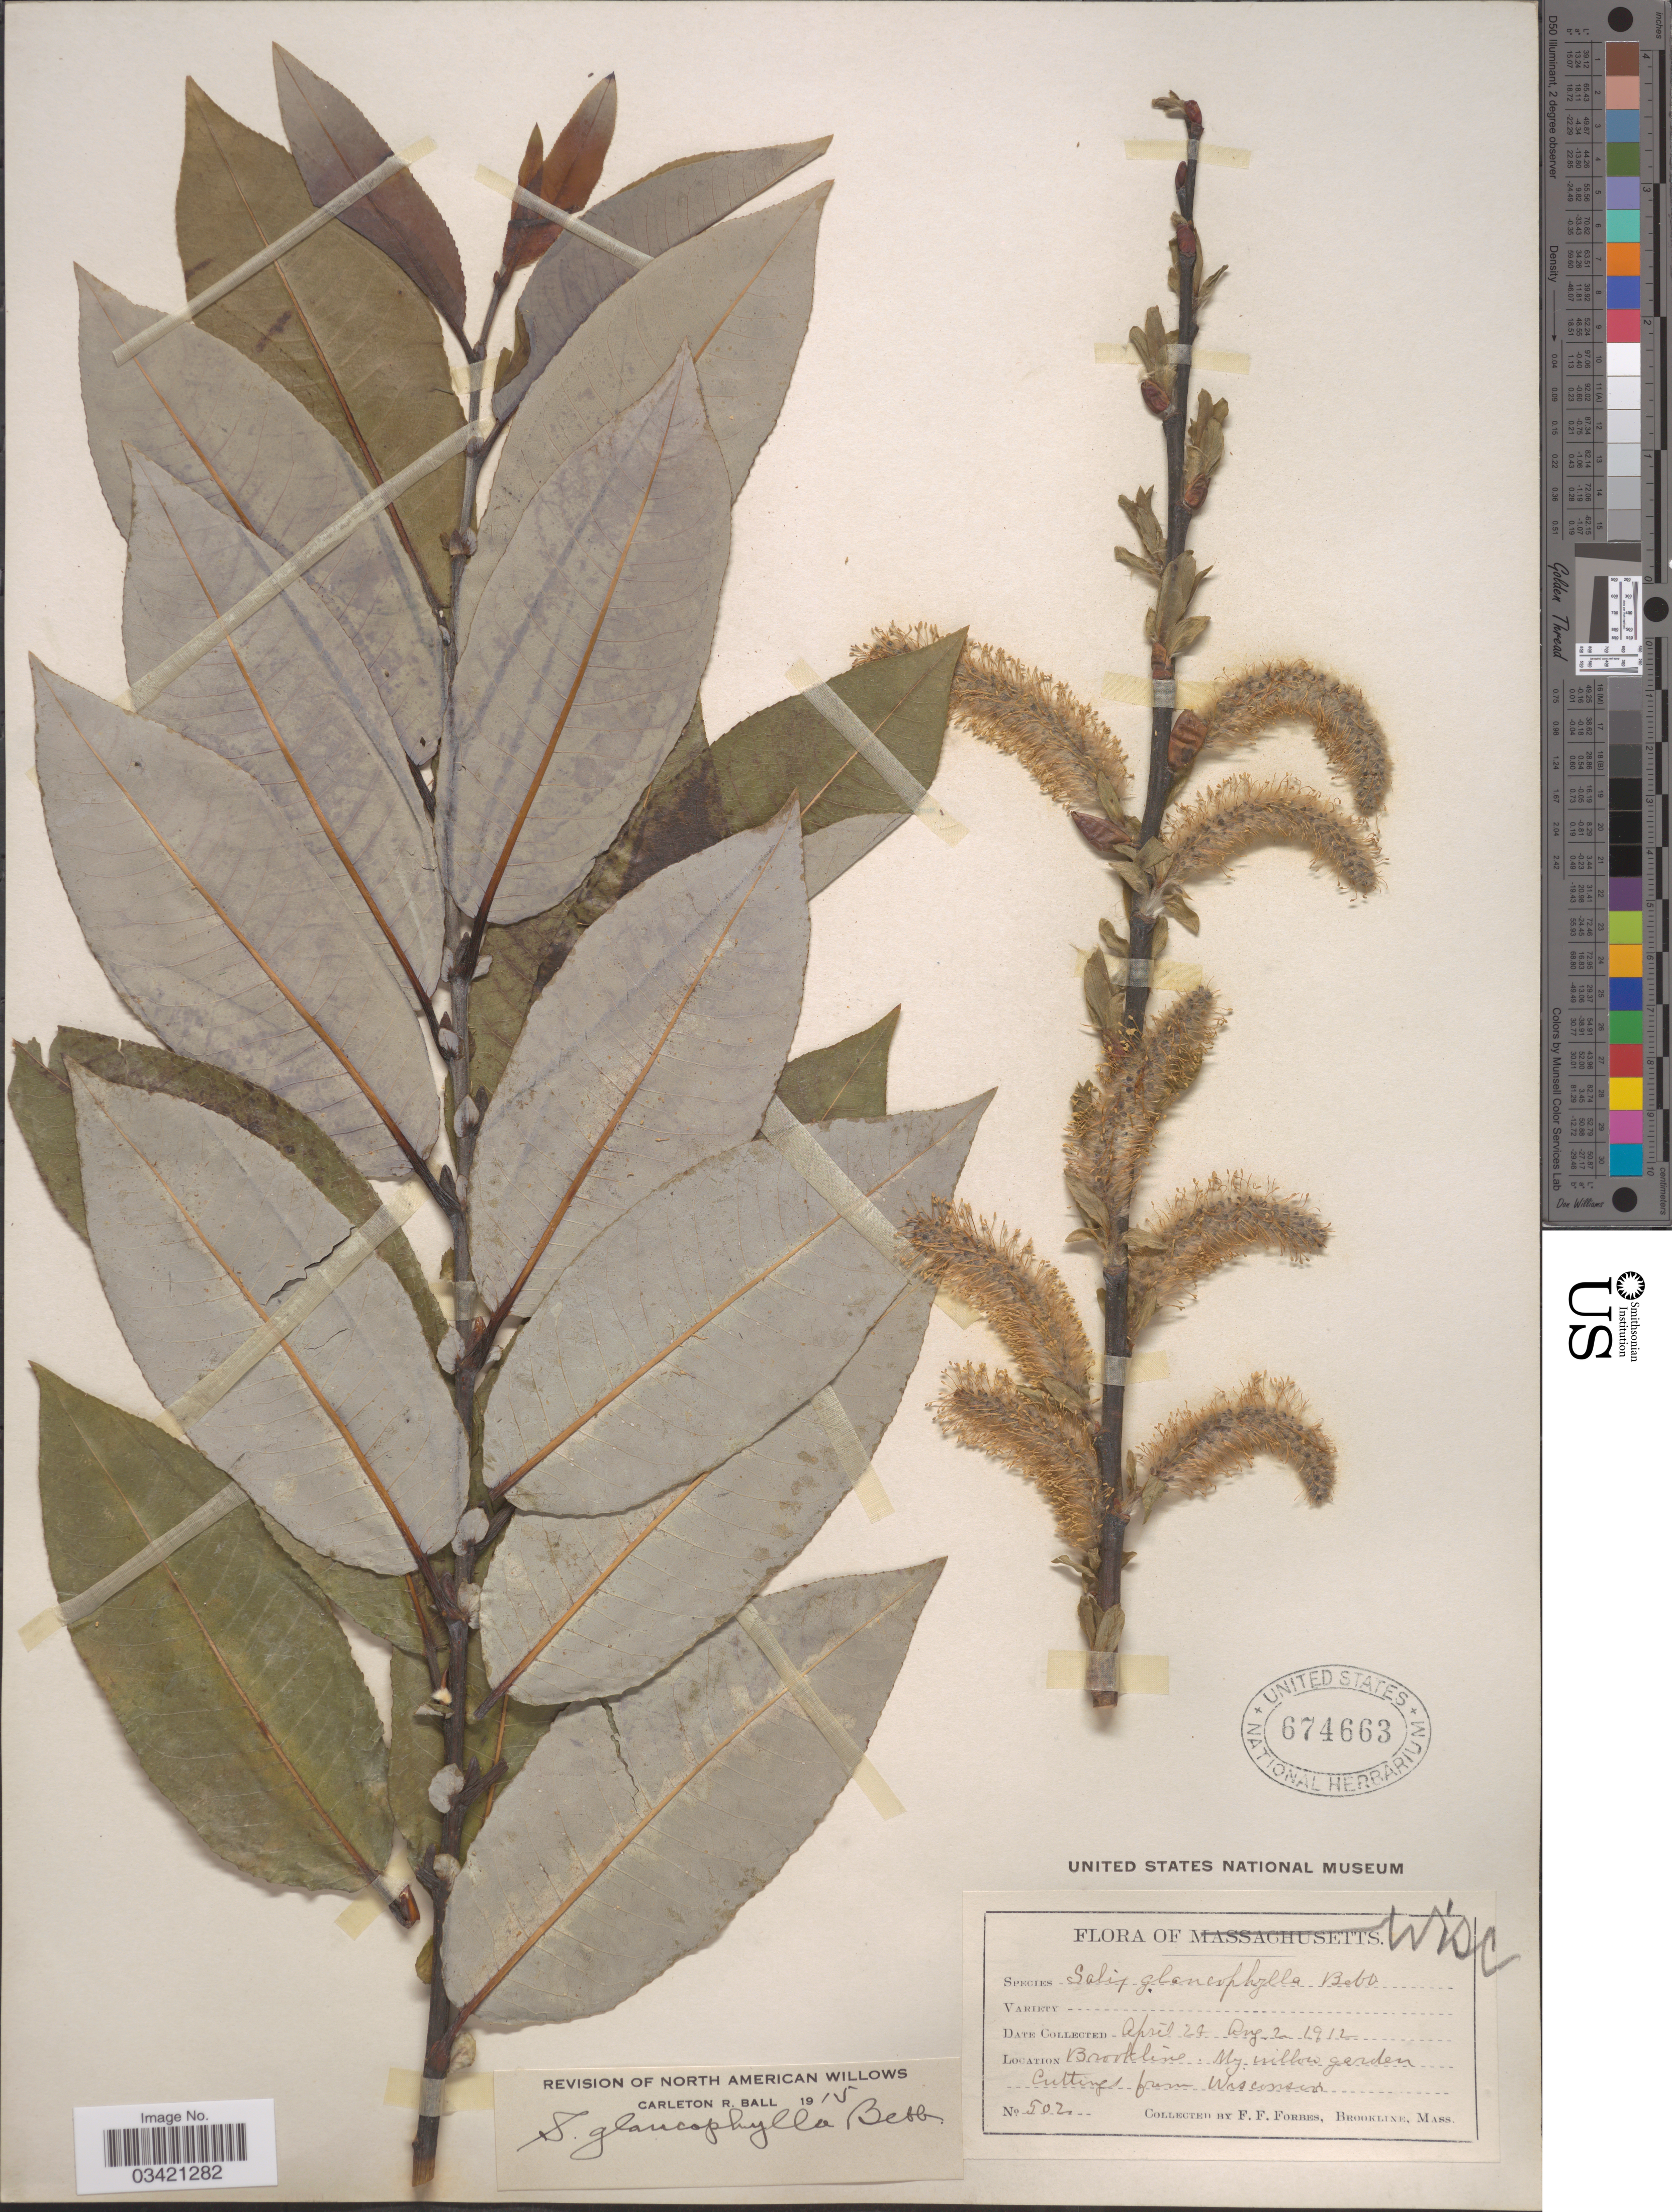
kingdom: Plantae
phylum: Tracheophyta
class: Magnoliopsida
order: Malpighiales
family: Salicaceae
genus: Salix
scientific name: Salix glaucophylla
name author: Andersson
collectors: F. Forbes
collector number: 502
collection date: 1912-04-24/1912-08-02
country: United States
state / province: Wisconsin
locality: Brookline. My willow garden.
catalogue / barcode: US 674663